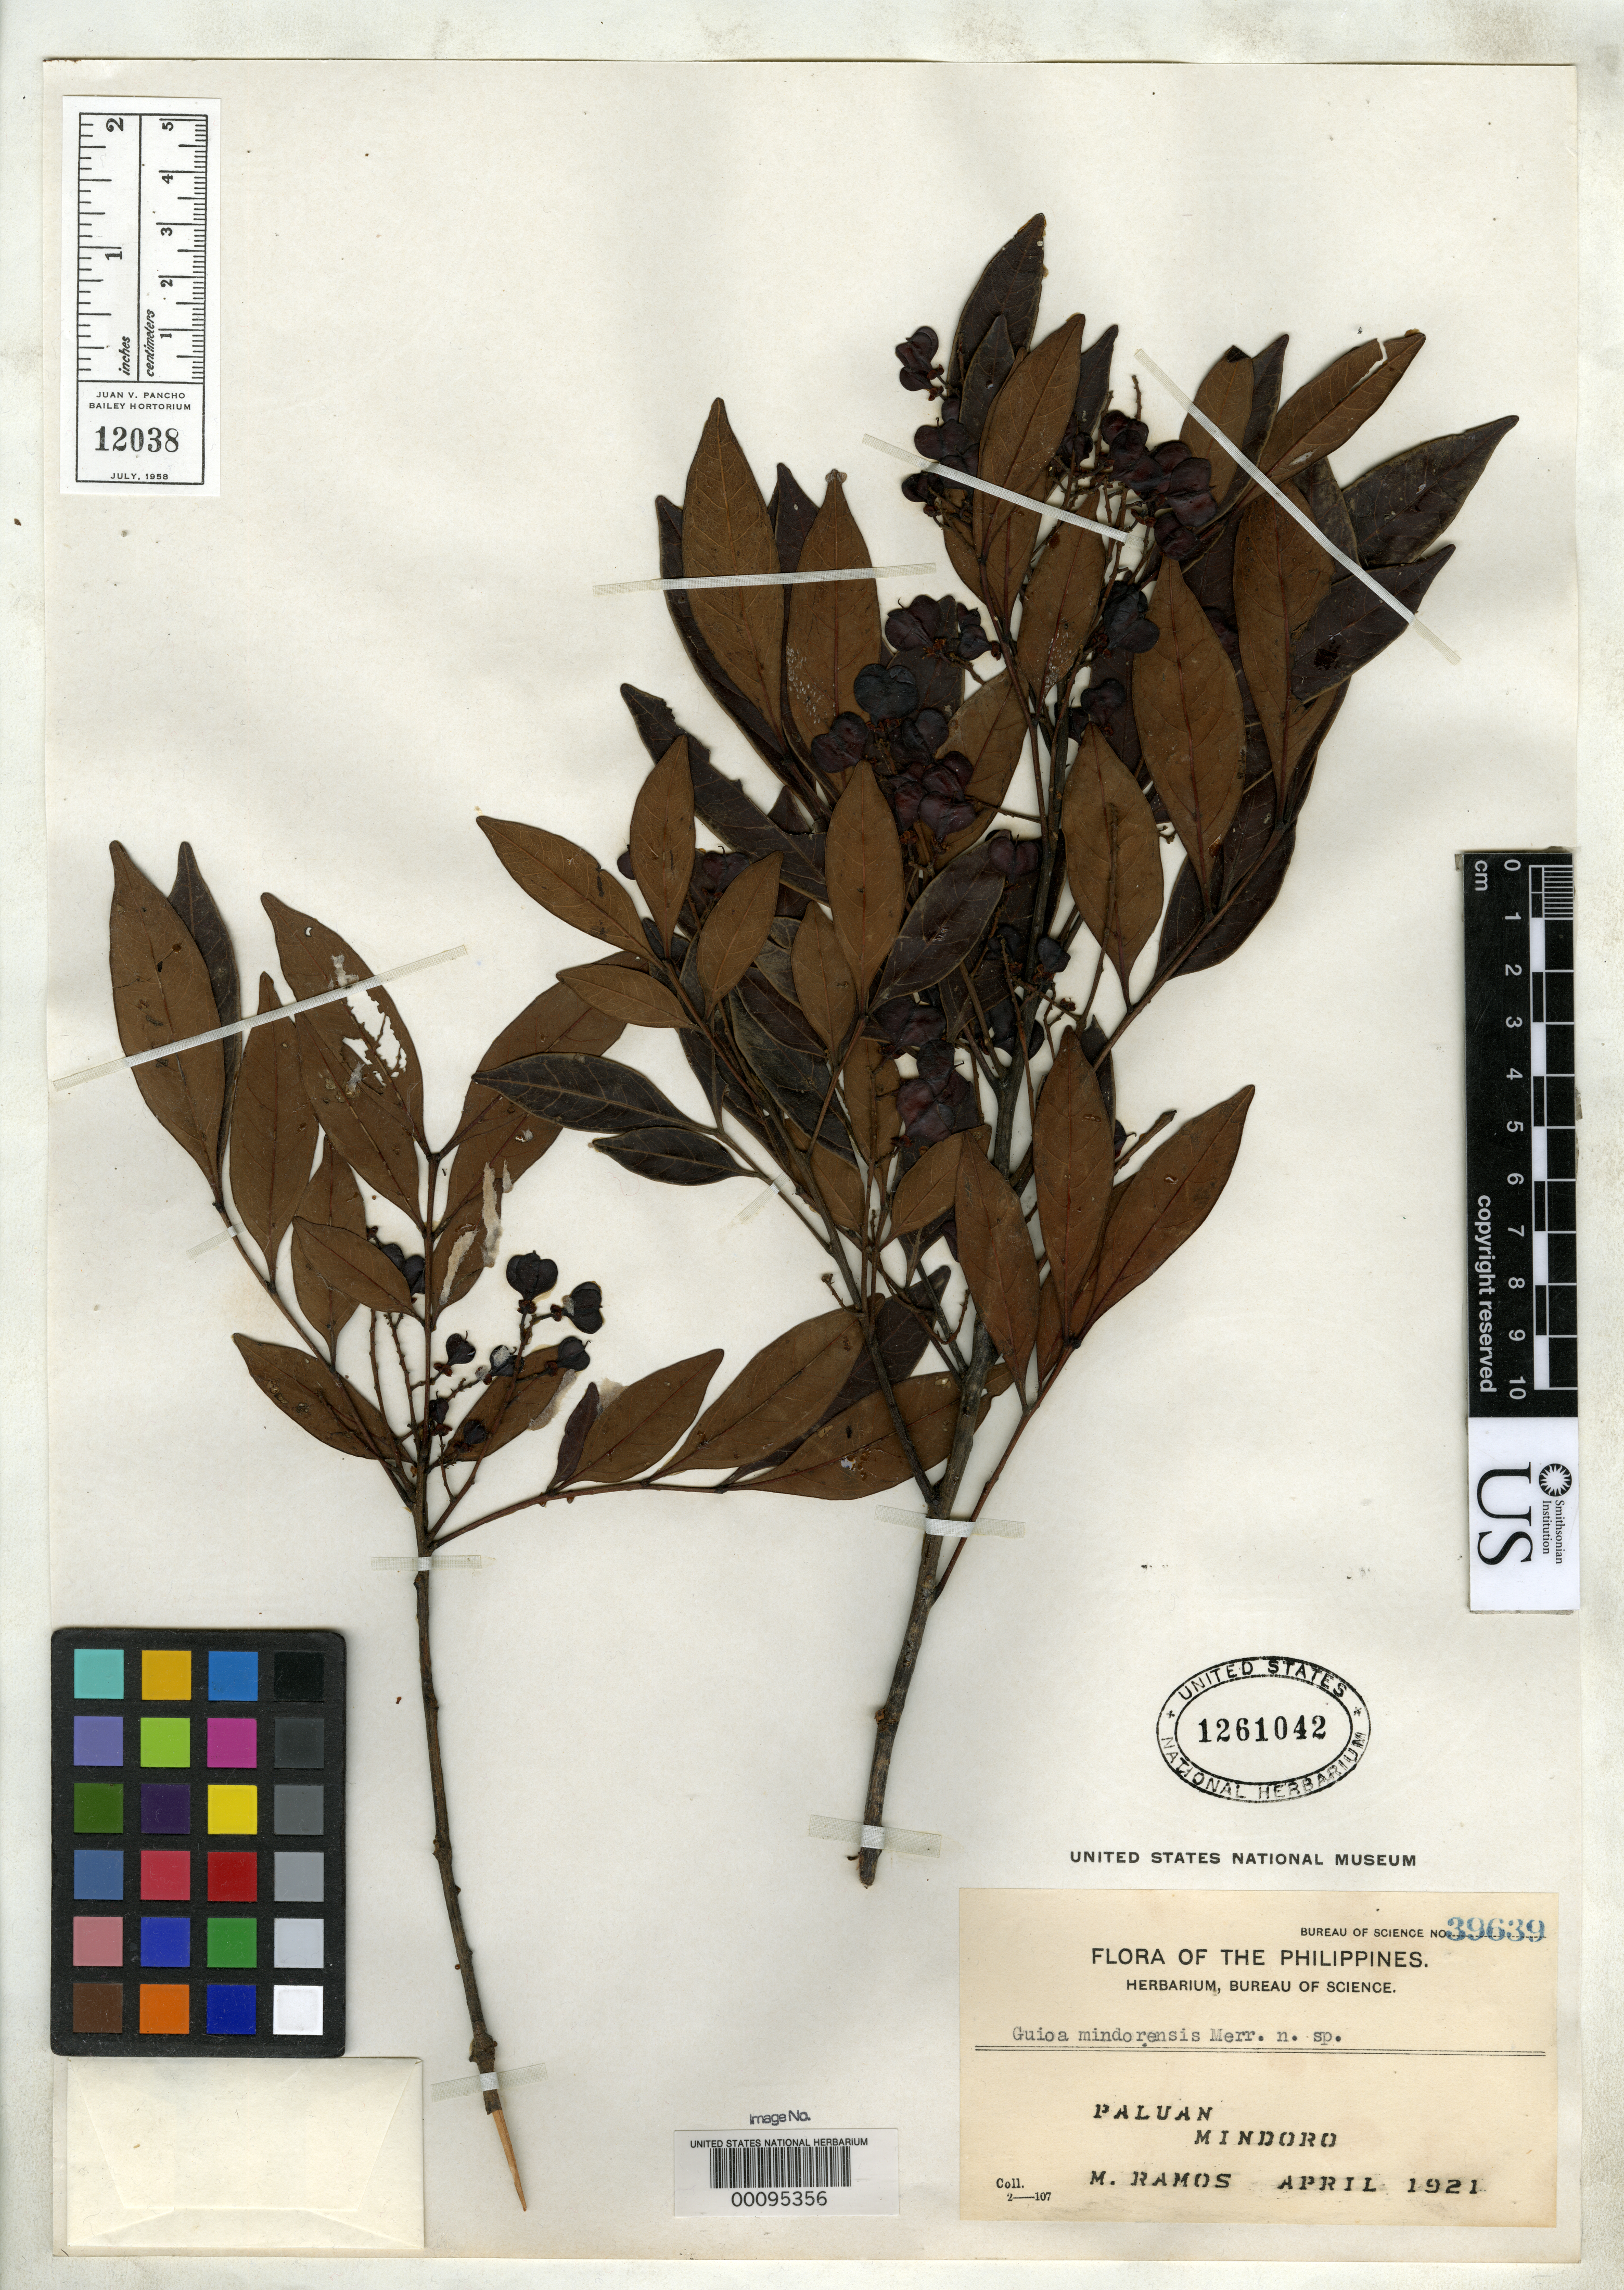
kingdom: Plantae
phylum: Tracheophyta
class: Magnoliopsida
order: Sapindales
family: Sapindaceae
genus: Guioa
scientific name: Guioa mindorensis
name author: Merr.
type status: Isotype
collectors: M. Ramos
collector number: Bur. Sci. 39639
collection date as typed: Apr 1939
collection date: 1939-04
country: Philippines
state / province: Mimaropa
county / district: Mindoro Occidental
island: Mindoro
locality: Paluan.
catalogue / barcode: US 1261042